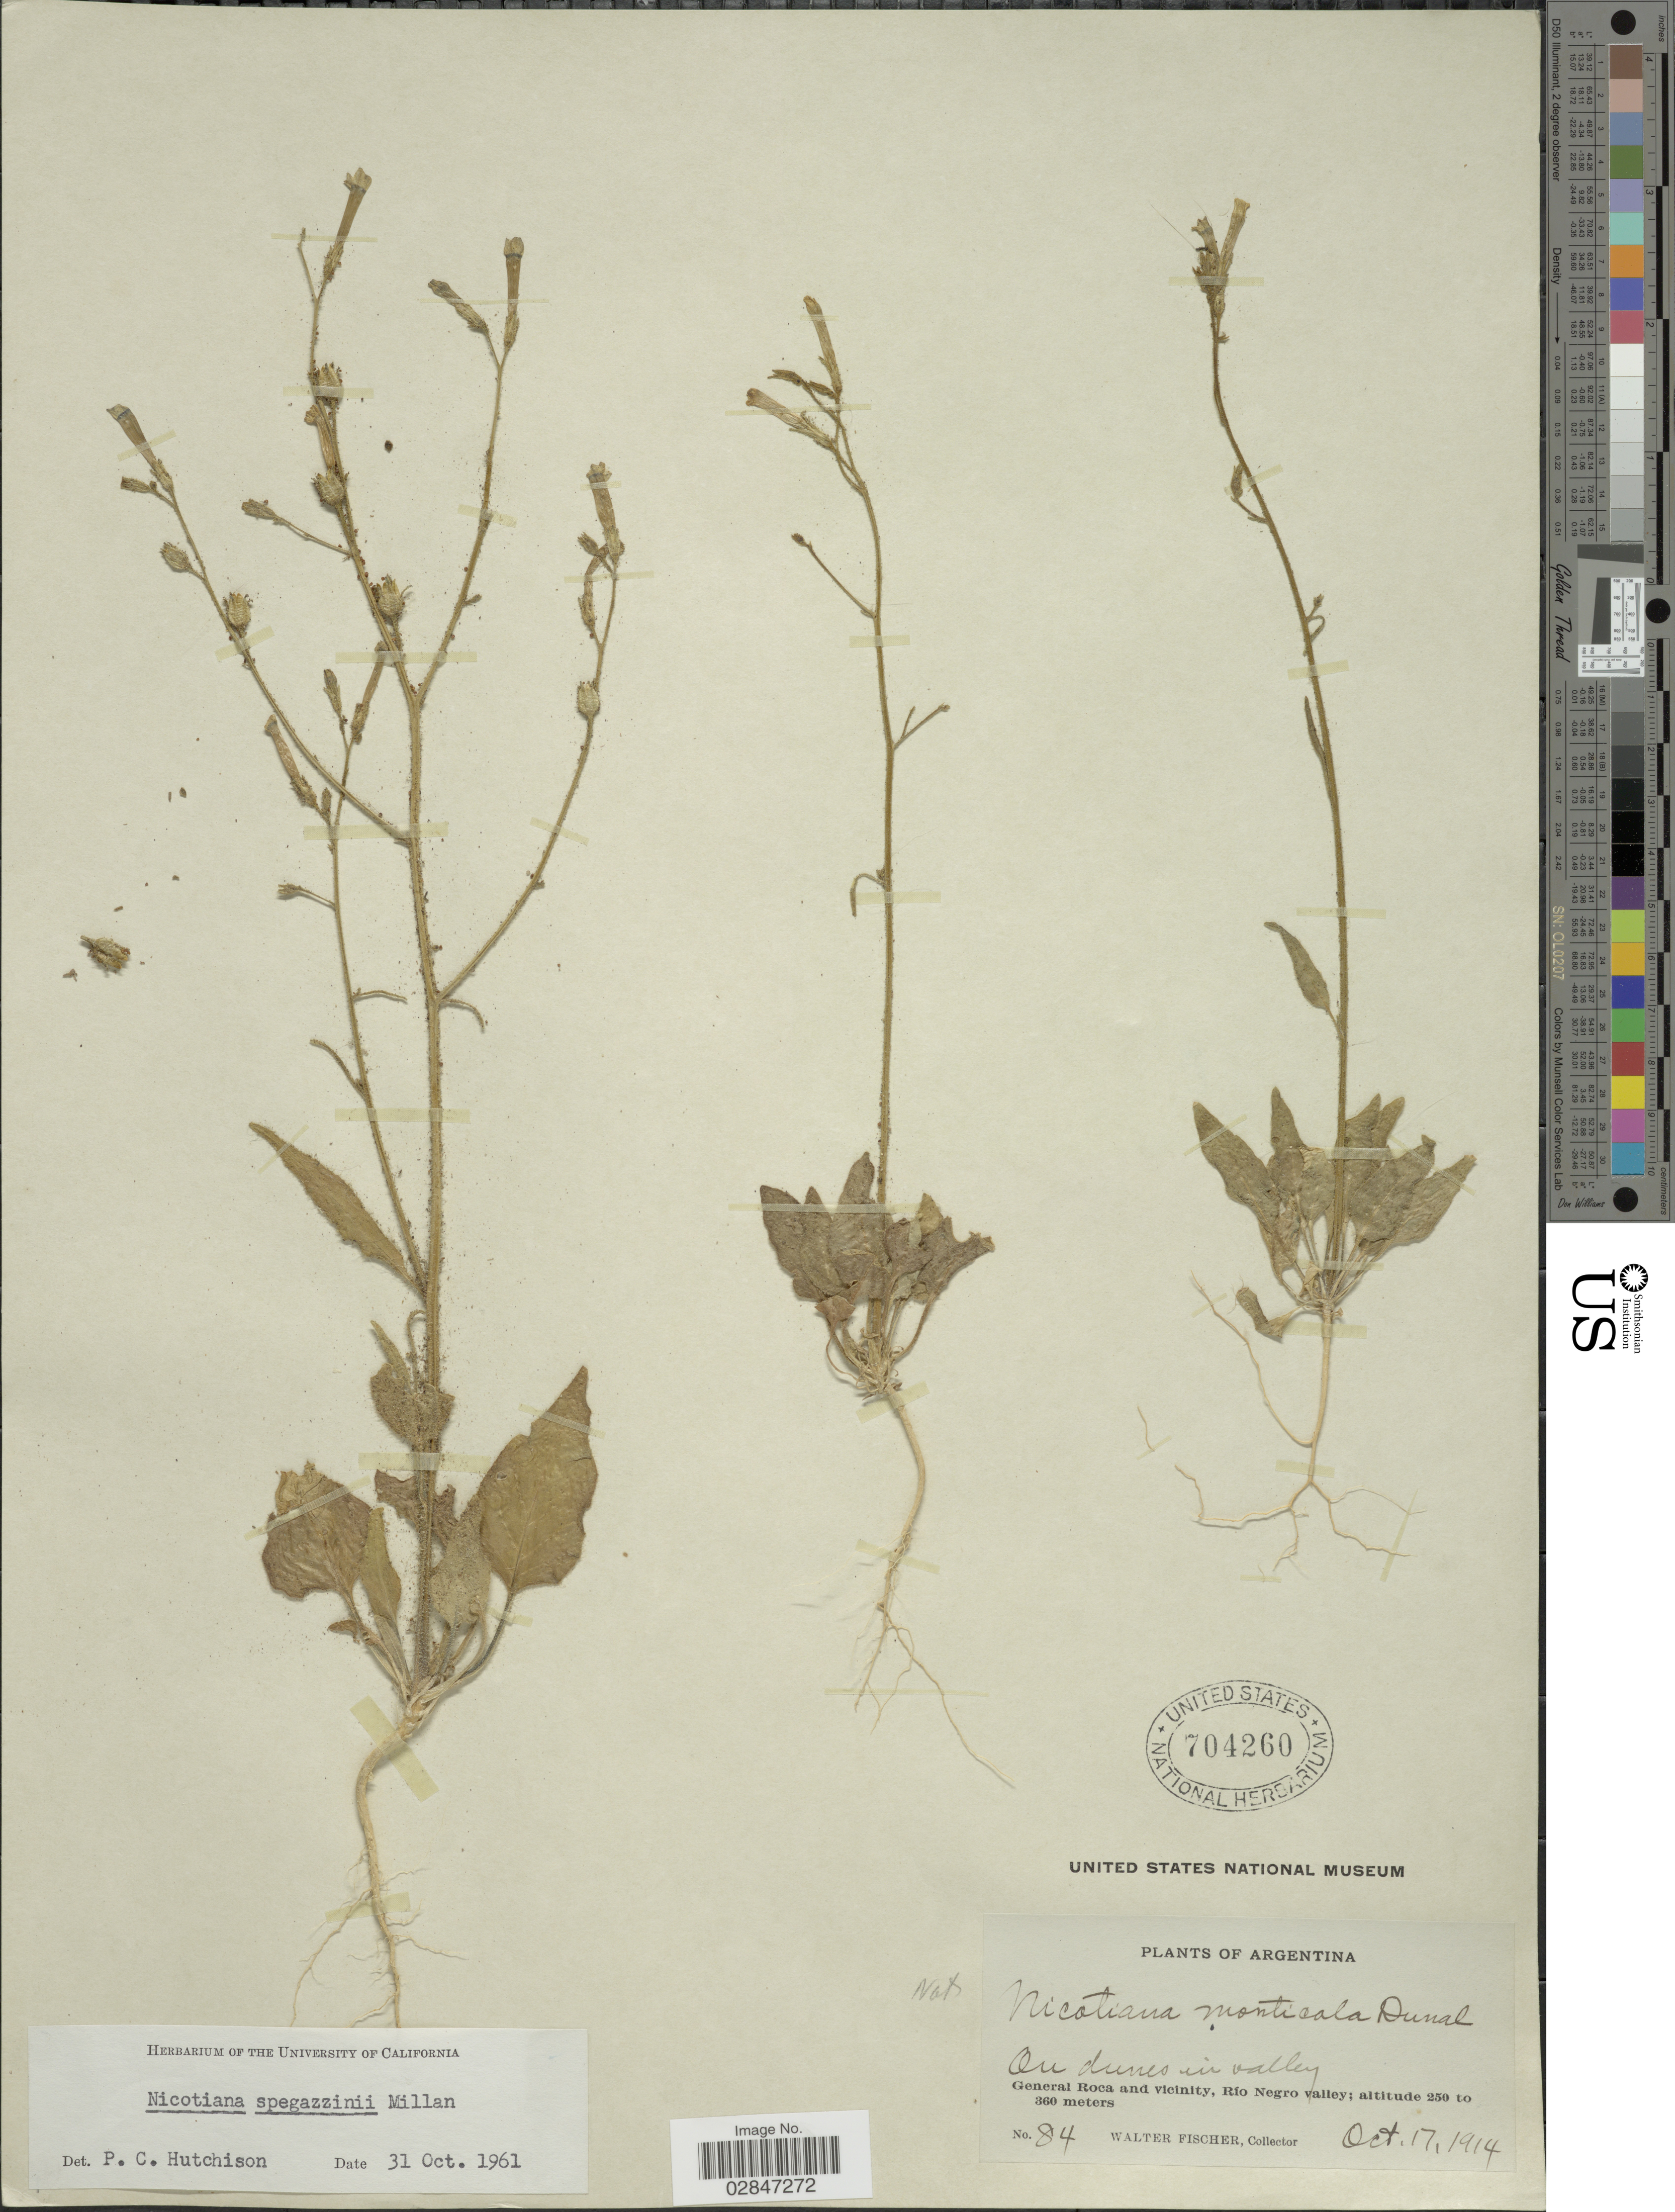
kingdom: Plantae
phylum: Tracheophyta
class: Magnoliopsida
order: Solanales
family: Solanaceae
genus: Nicotiana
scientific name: Nicotiana spegazzinii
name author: Millán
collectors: W. Fischer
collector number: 84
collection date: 1914-10-17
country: Argentina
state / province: Rio Negro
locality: General Roca and vicinity, Río Negro valley.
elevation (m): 250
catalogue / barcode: US 704260